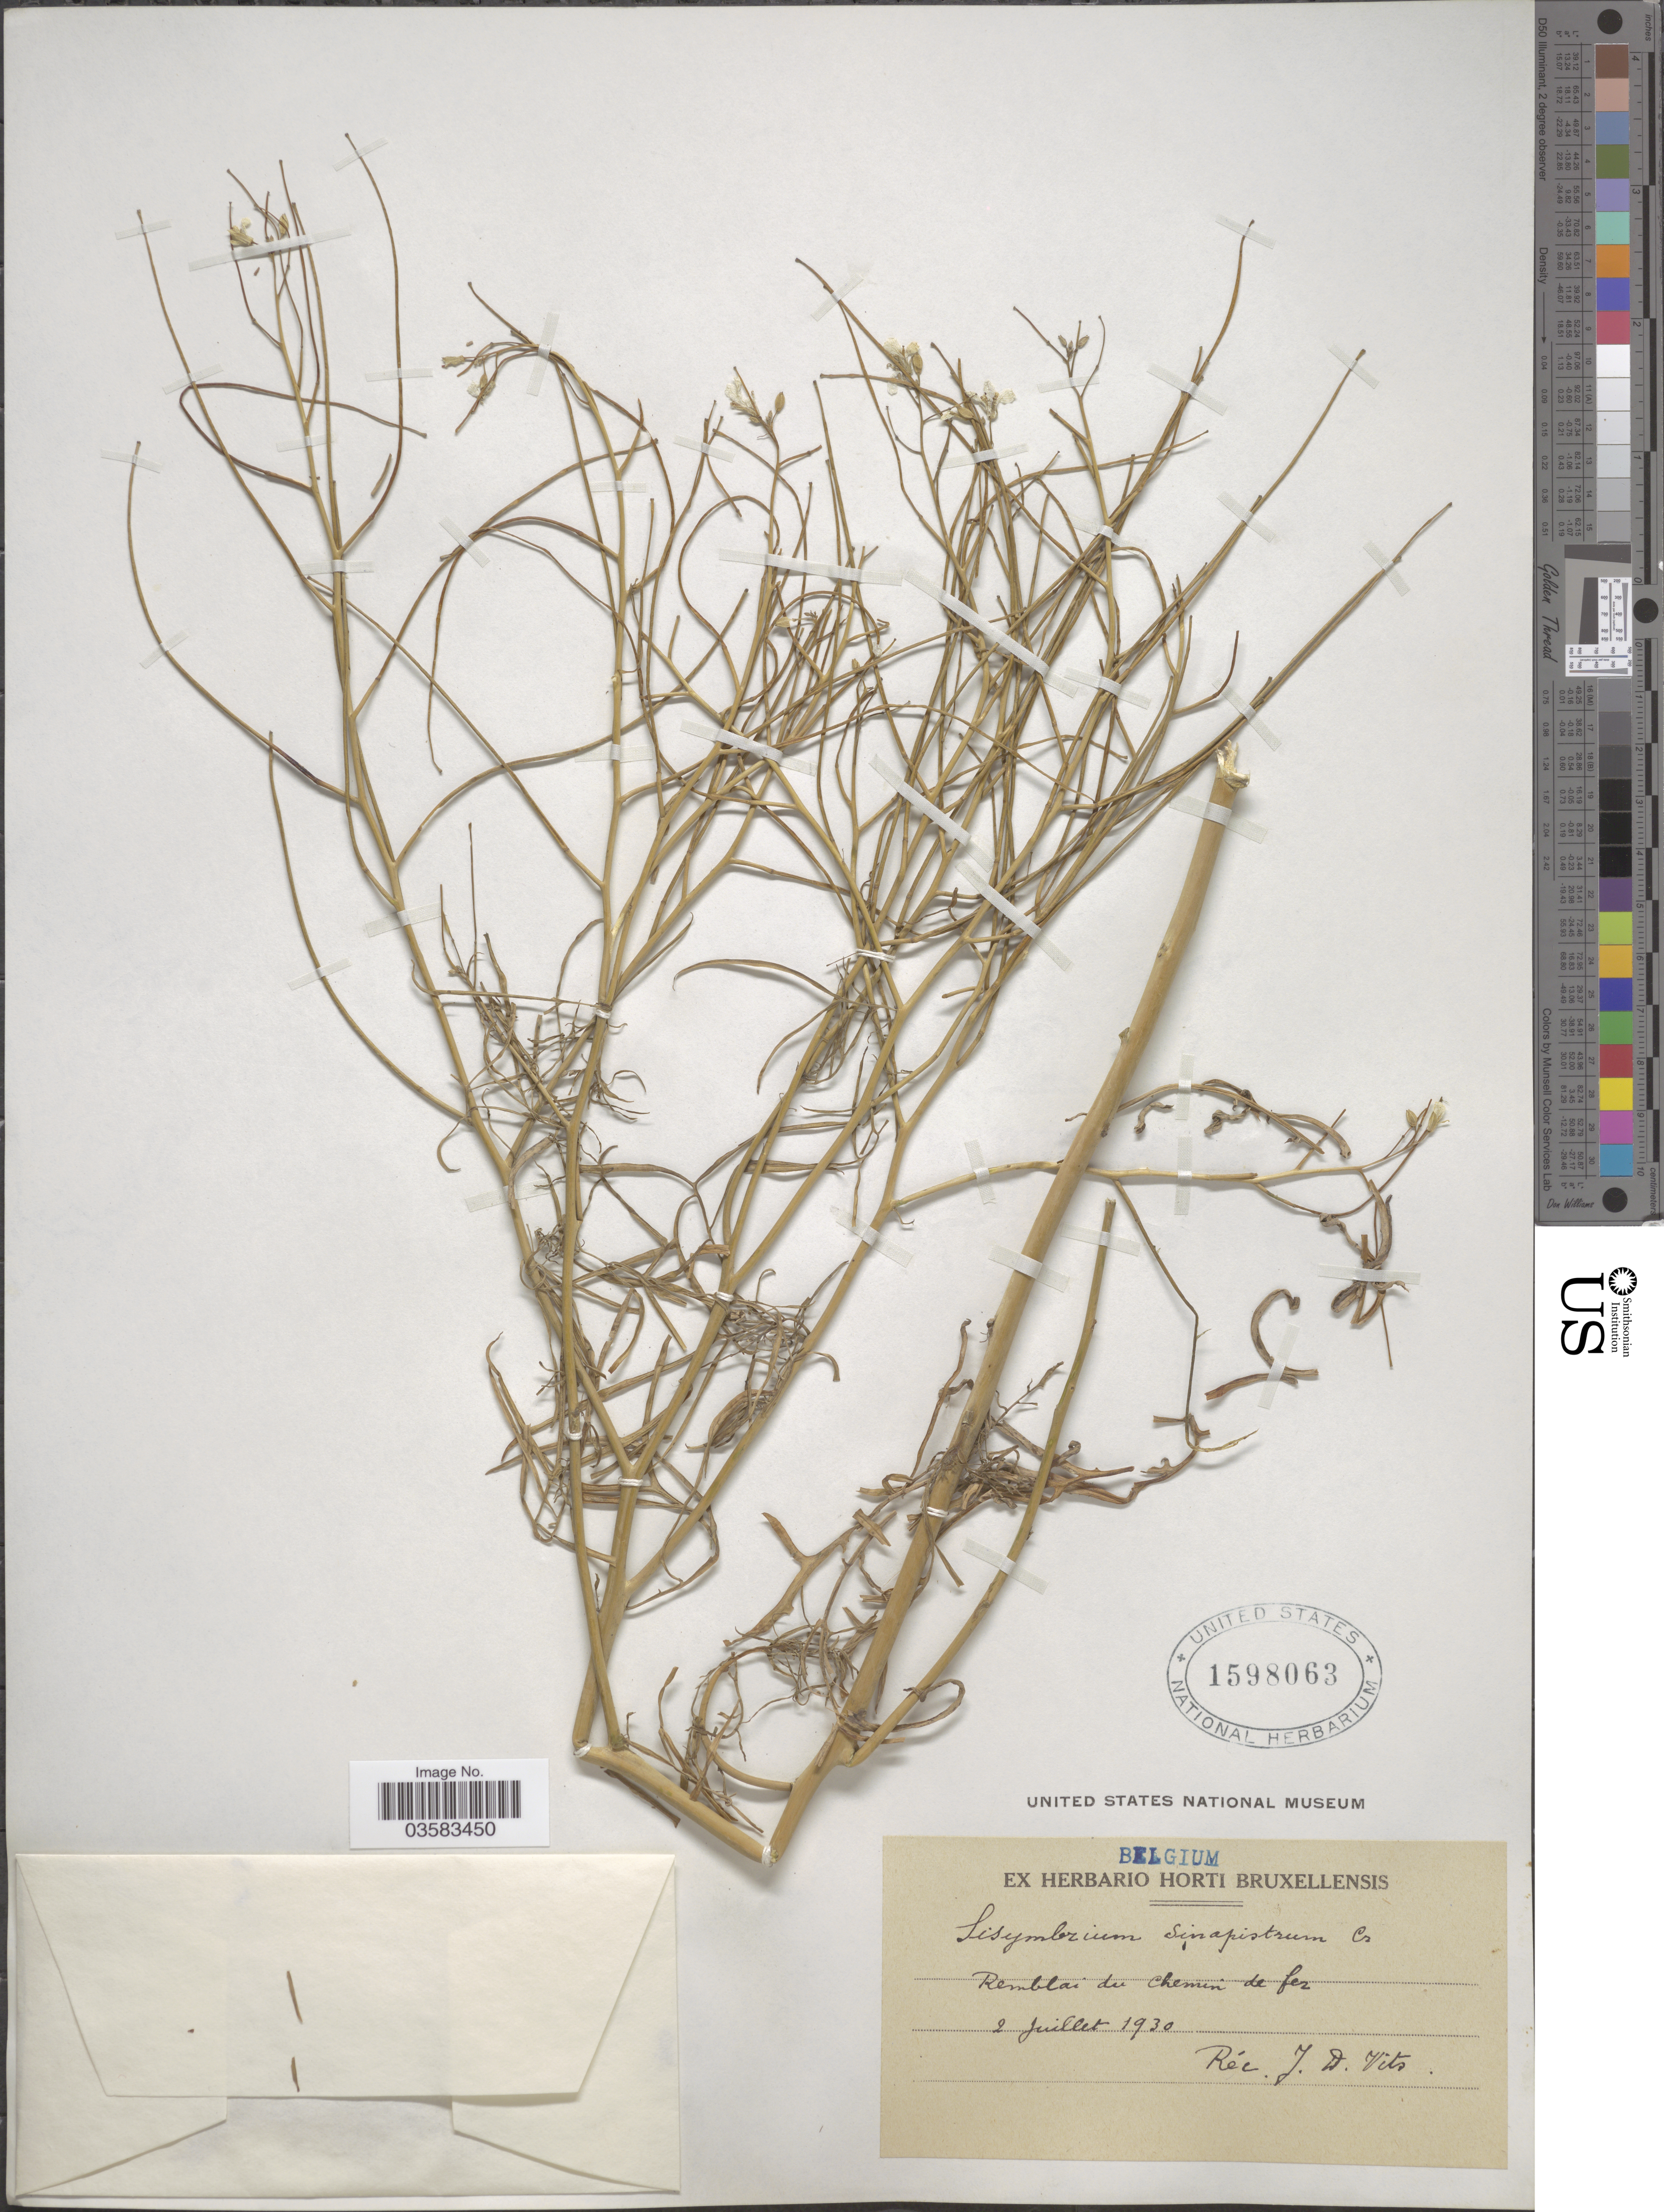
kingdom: Plantae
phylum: Tracheophyta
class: Magnoliopsida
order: Brassicales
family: Brassicaceae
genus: Sisymbrium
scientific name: Sisymbrium sinapistrum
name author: Crantz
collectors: J. Vits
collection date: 1930-07-02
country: Belgium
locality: Remblai du chemin de fer.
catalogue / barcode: US 1598063